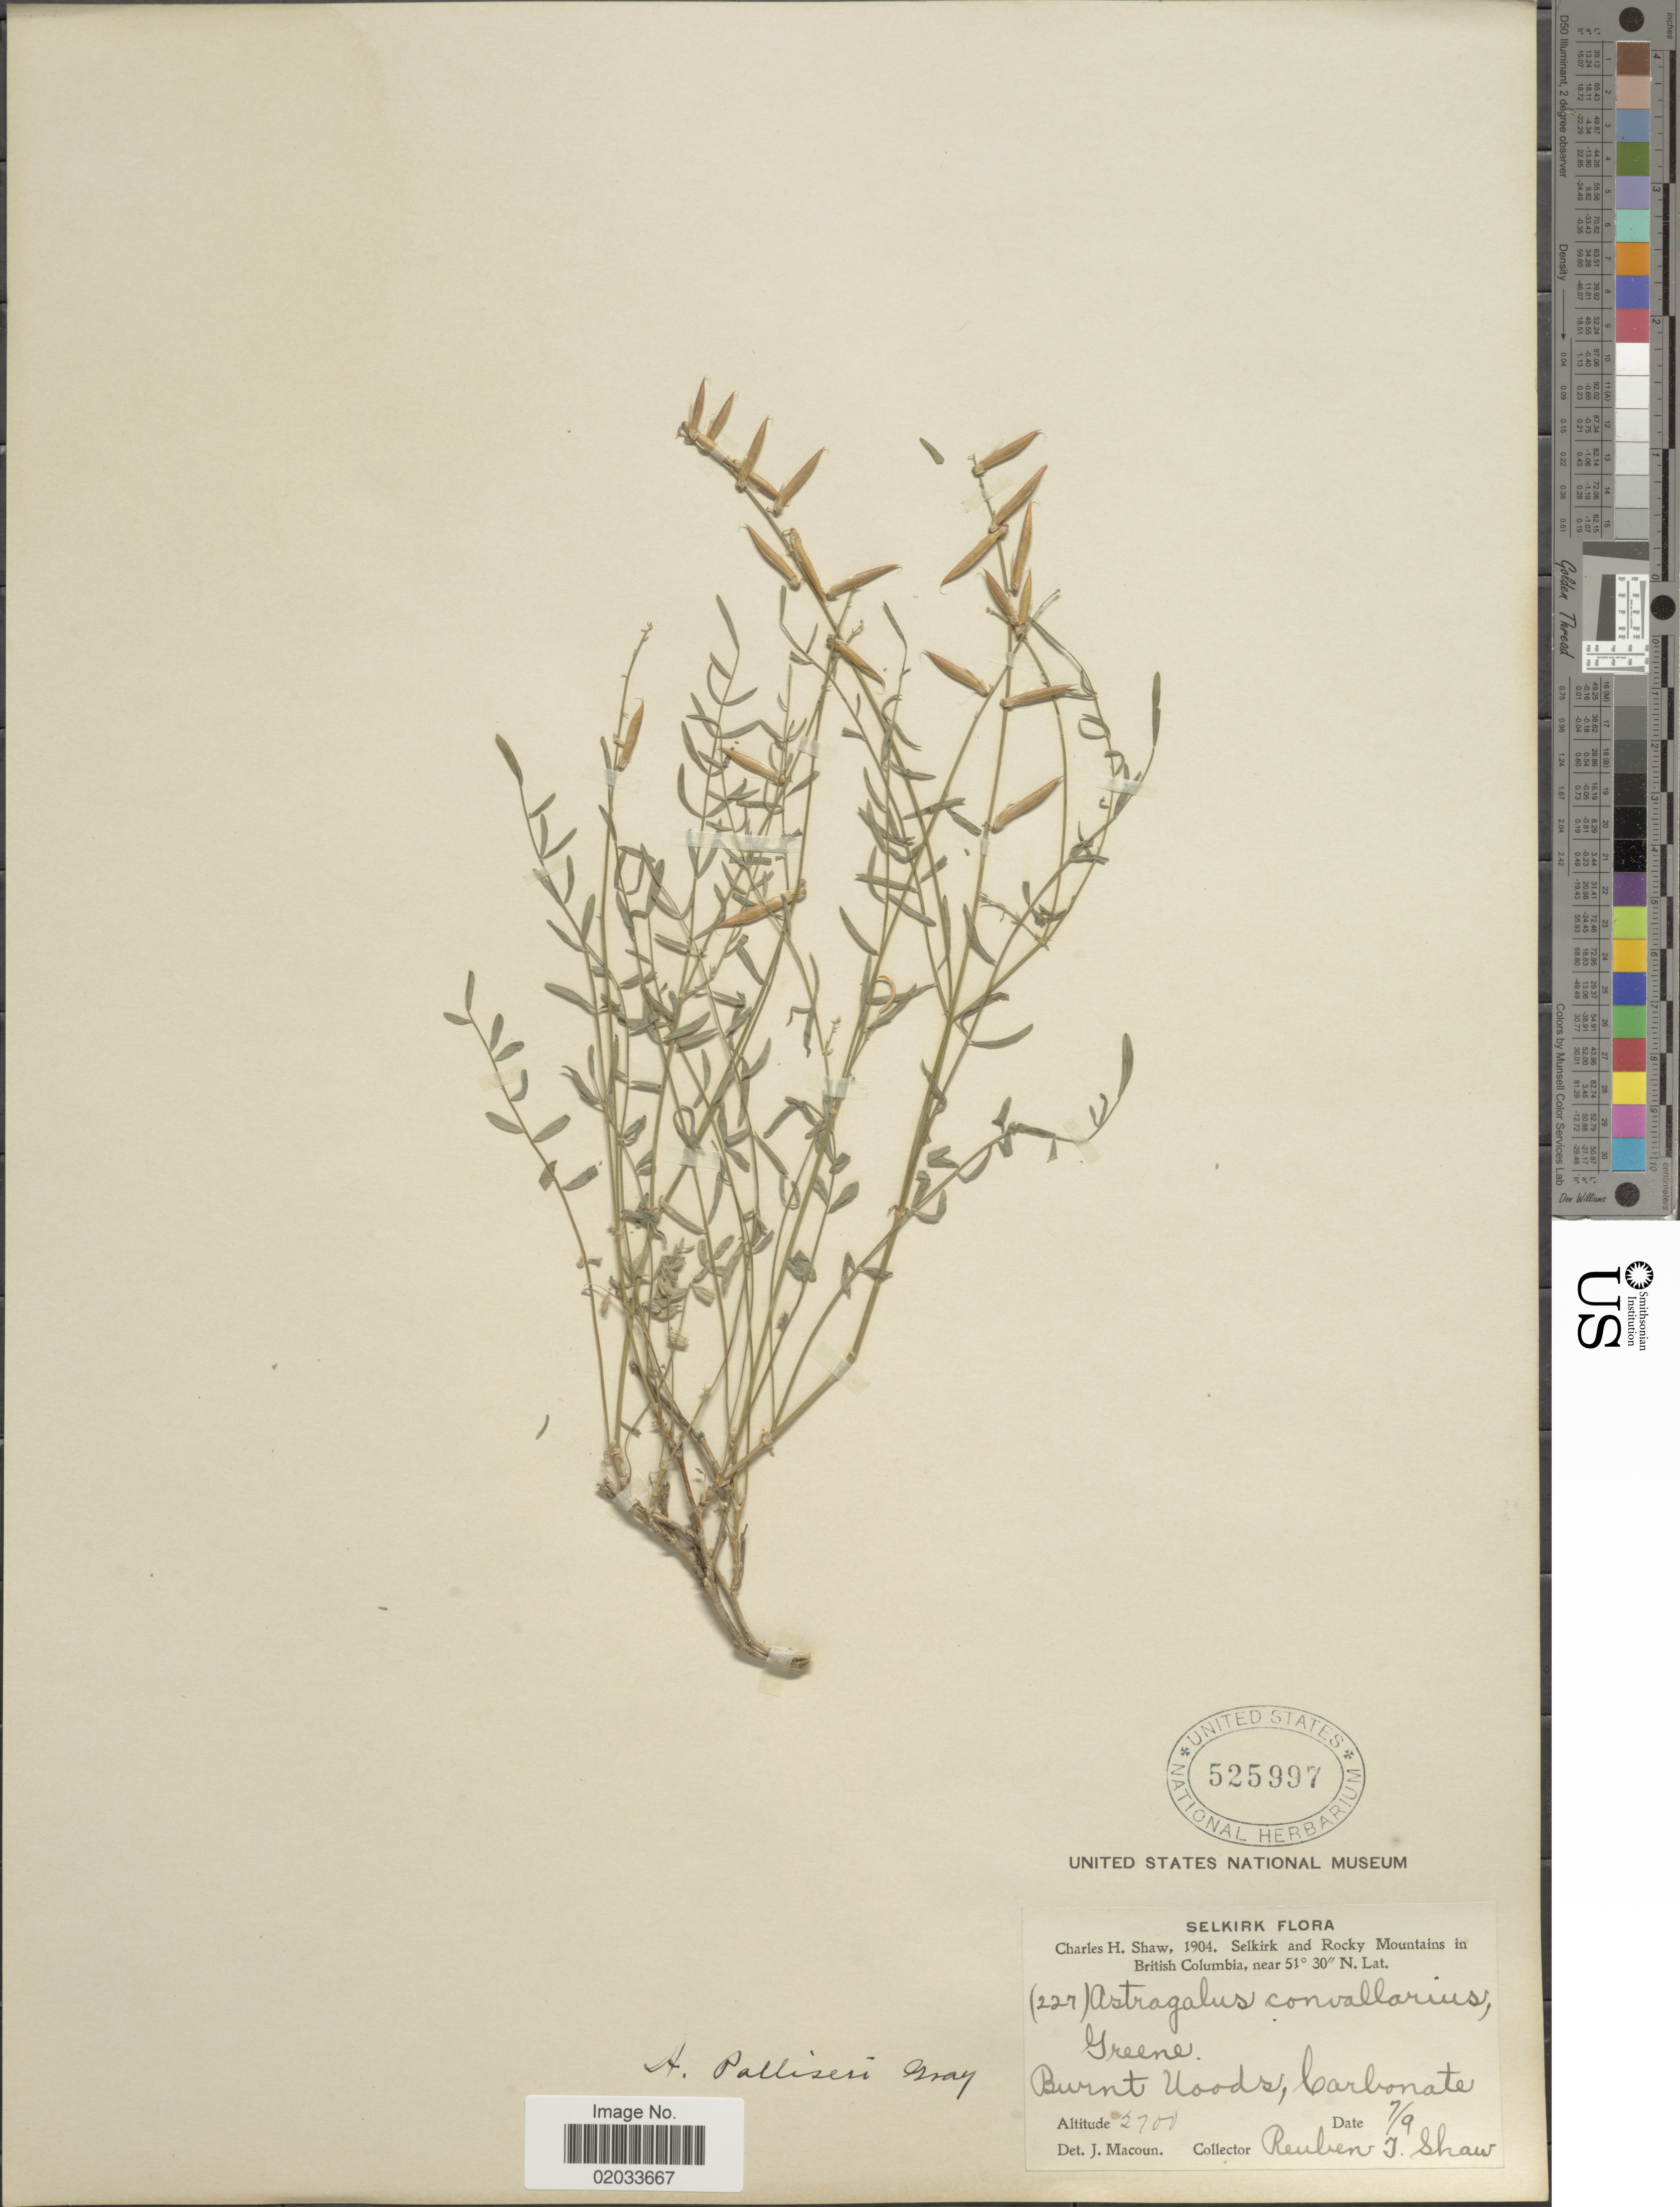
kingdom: Plantae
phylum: Tracheophyta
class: Magnoliopsida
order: Fabales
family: Fabaceae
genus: Astragalus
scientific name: Astragalus palliseri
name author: A. Gray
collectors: R. J. Shaw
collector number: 227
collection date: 1904-07-09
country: Canada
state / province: British Columbia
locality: Selkirk and Rocky Mountains in British Columbia, Burnt Woods, Carbonate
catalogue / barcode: US 525997